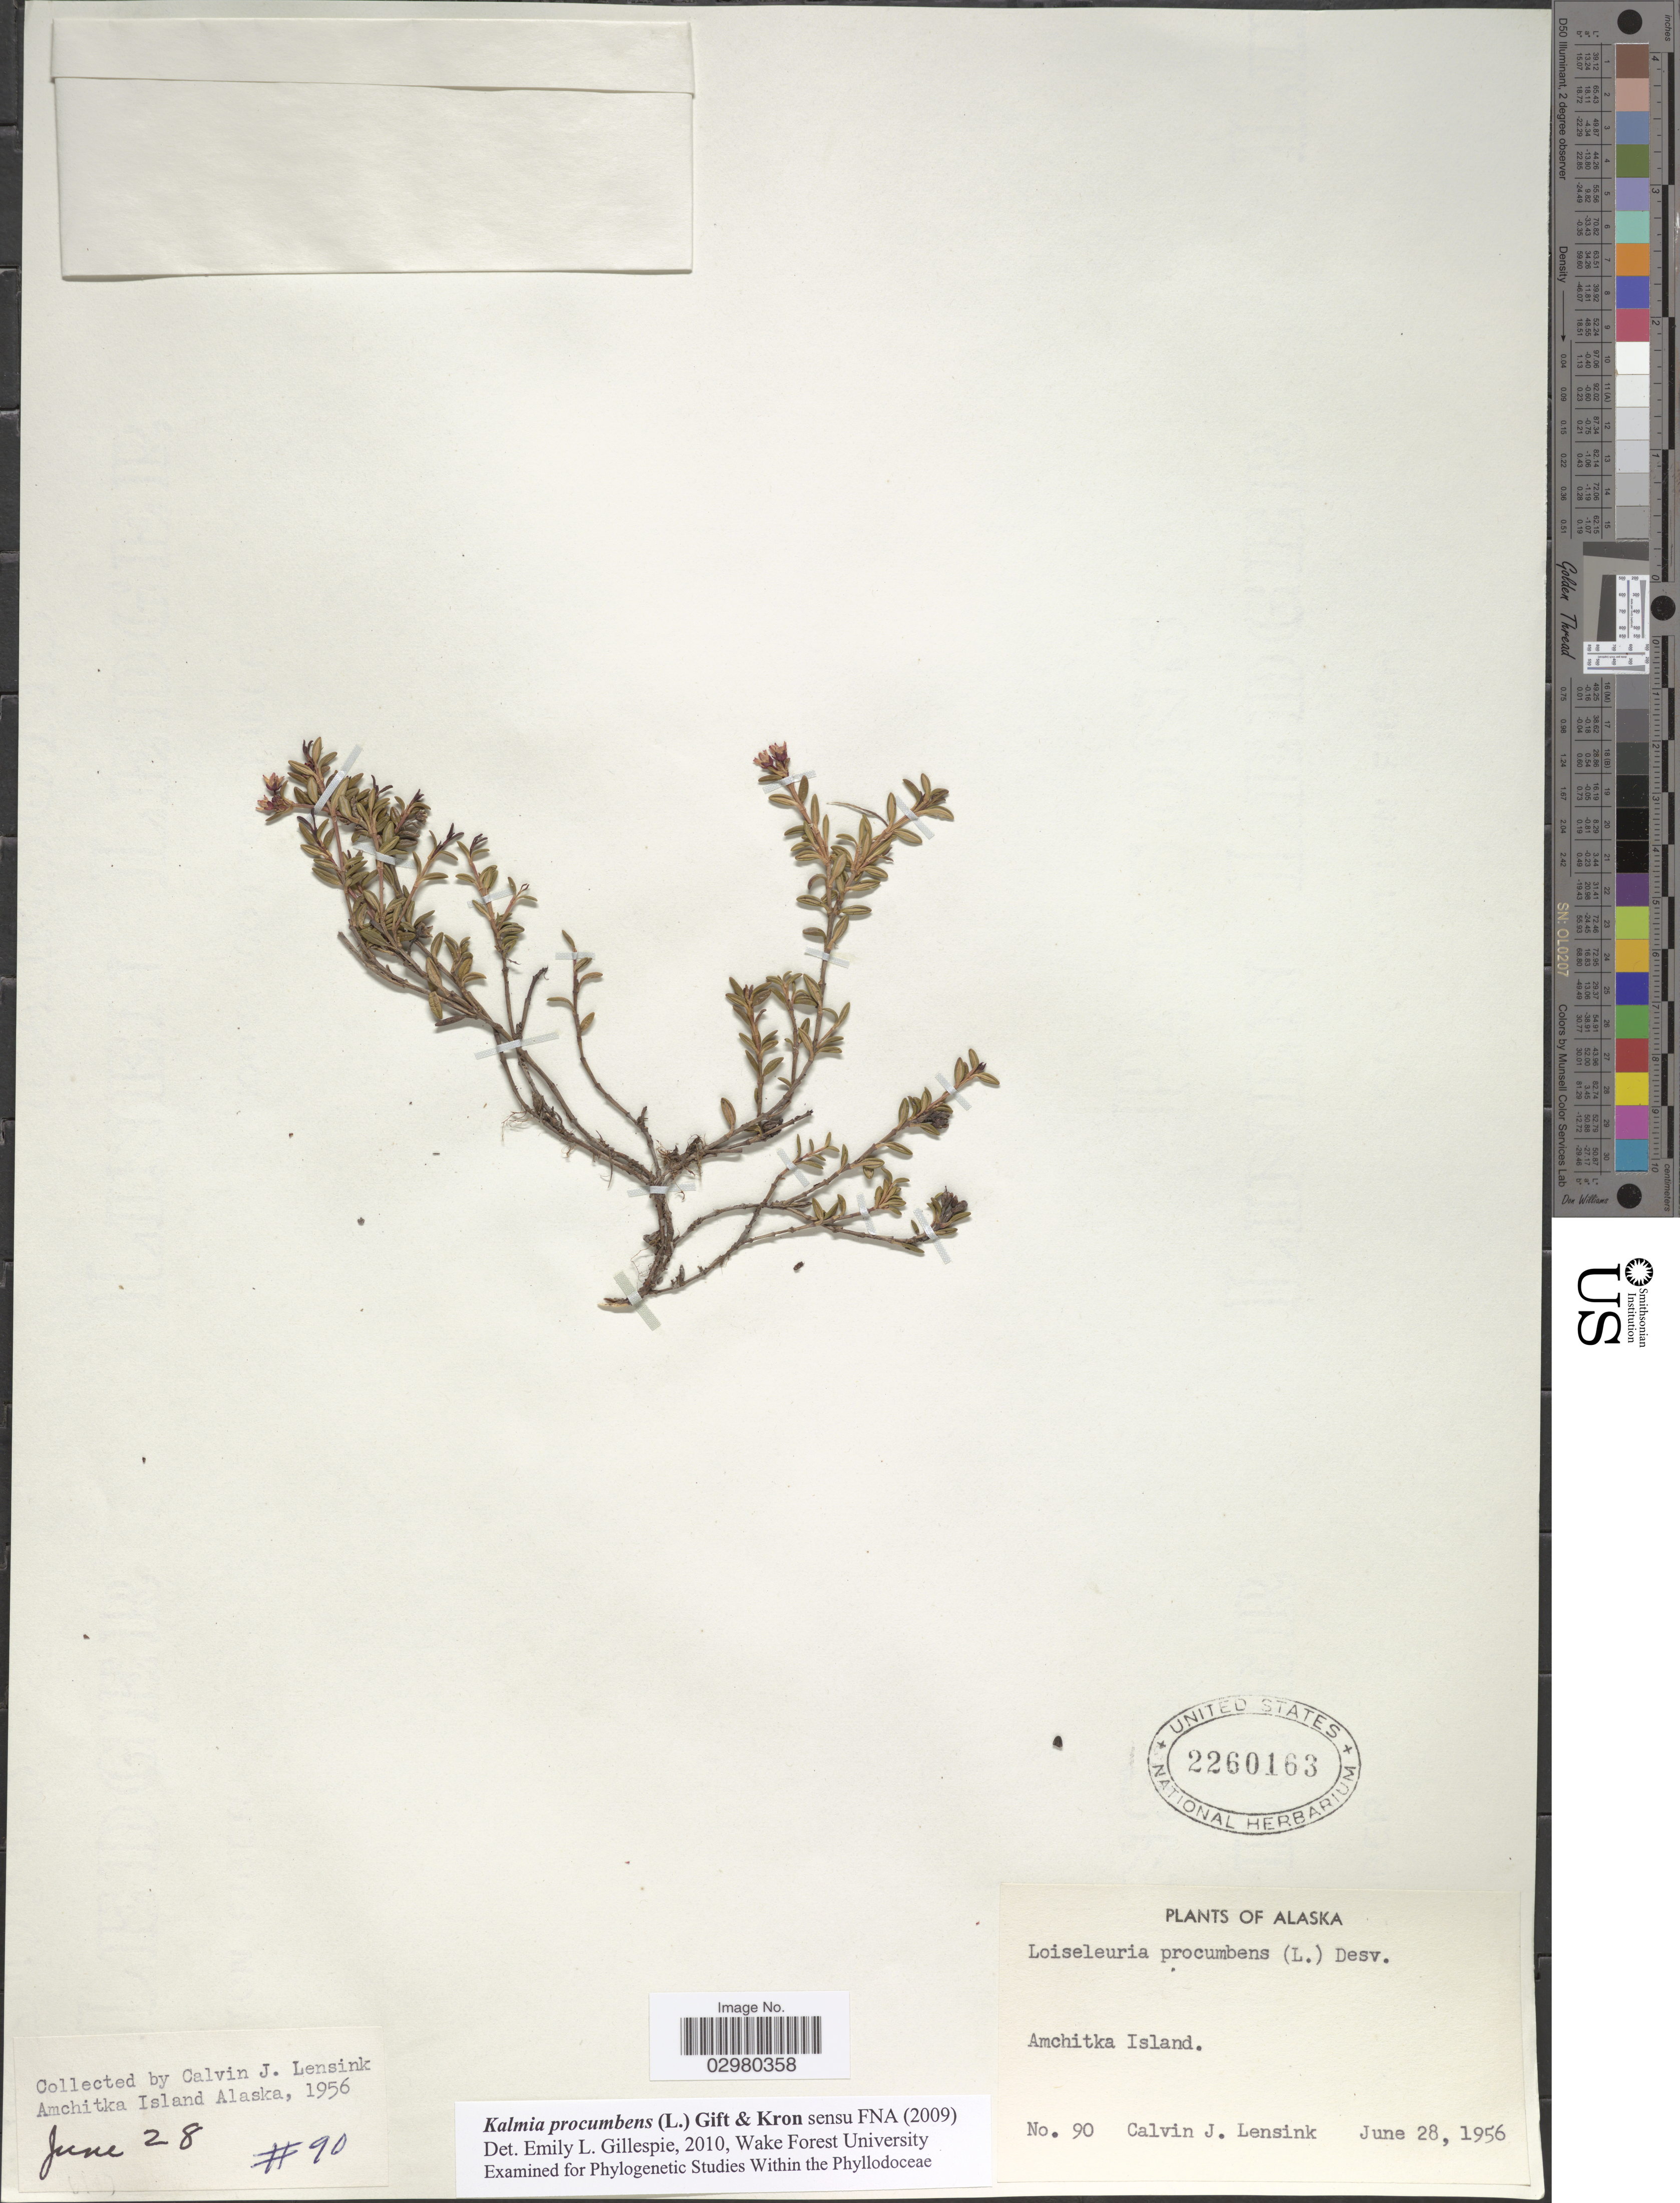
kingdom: Plantae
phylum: Tracheophyta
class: Magnoliopsida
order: Ericales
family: Ericaceae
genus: Loiseleuria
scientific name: Loiseleuria procumbens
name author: (L.) Desv.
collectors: C. Lensink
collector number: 90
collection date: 1956-06-28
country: United States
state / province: Alaska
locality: Amchitka Island.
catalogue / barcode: US 2260163